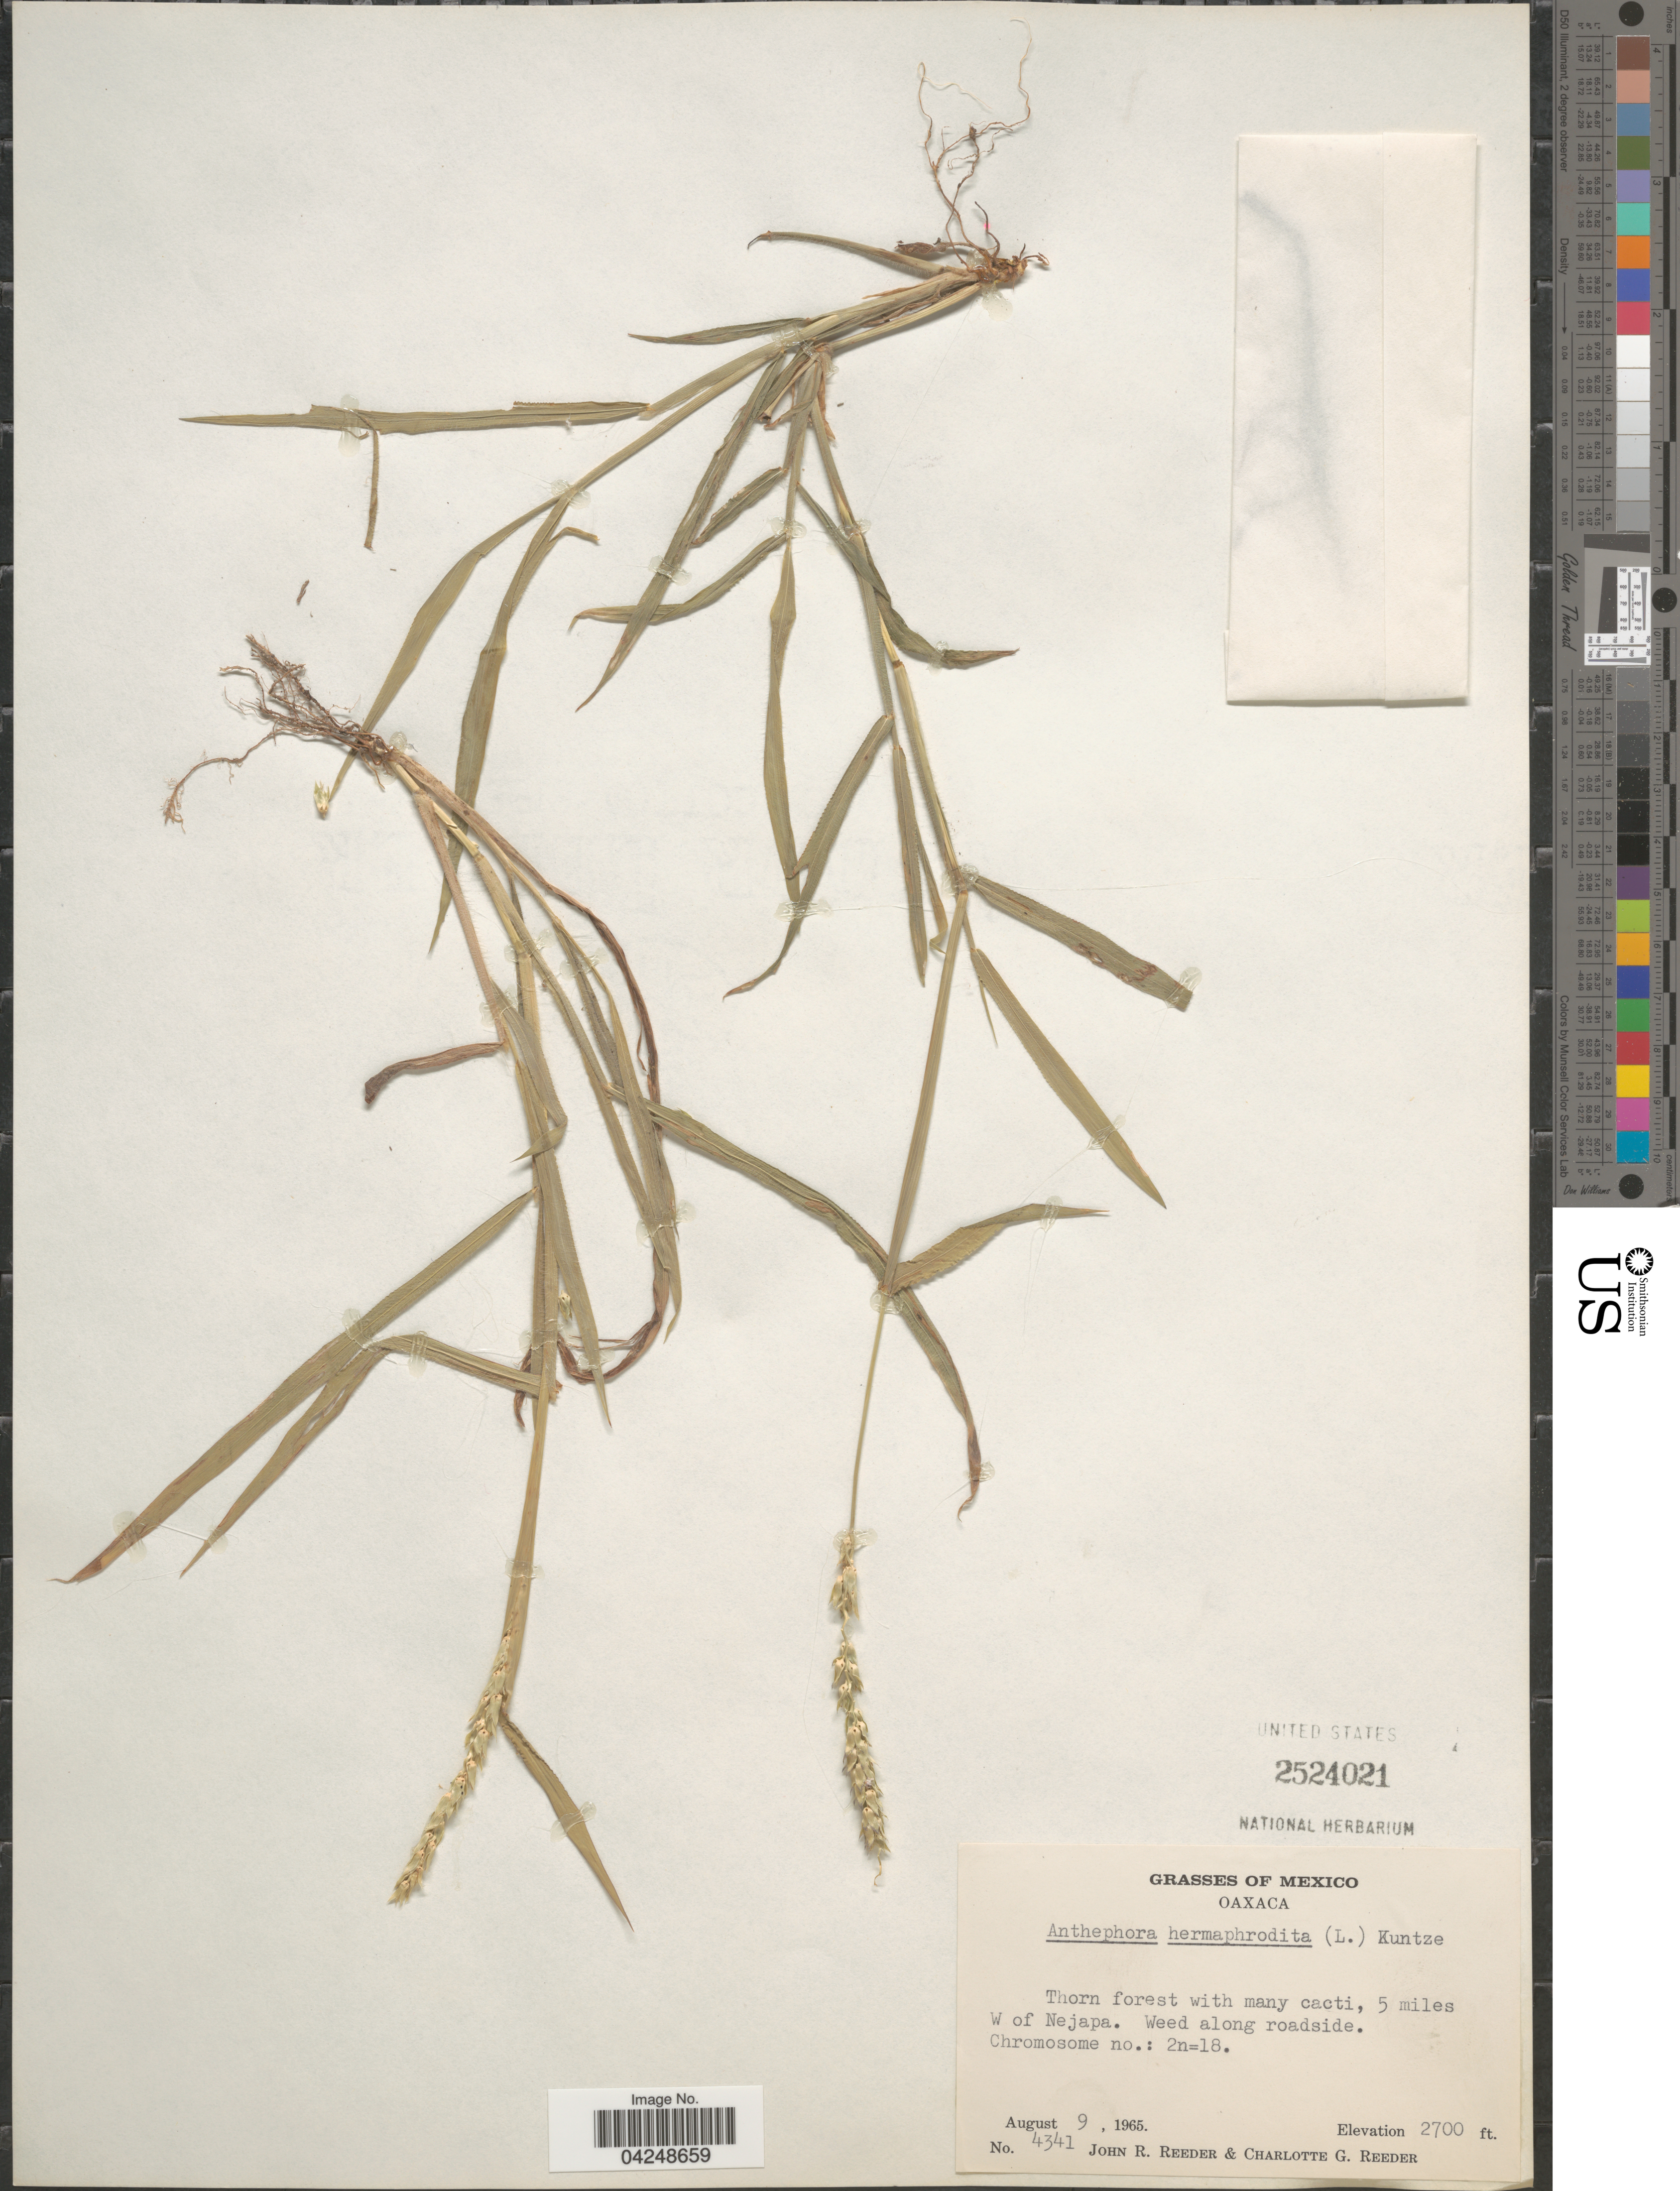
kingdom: Plantae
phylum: Tracheophyta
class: Liliopsida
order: Poales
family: Poaceae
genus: Anthephora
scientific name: Anthephora hermaphrodita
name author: (L.) Kuntze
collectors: J. R. Reeder & C. G. Reeder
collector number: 4341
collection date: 1965-08-09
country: Mexico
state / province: Oaxaca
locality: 5 miles W of Nejapa.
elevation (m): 823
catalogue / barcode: US 2524021